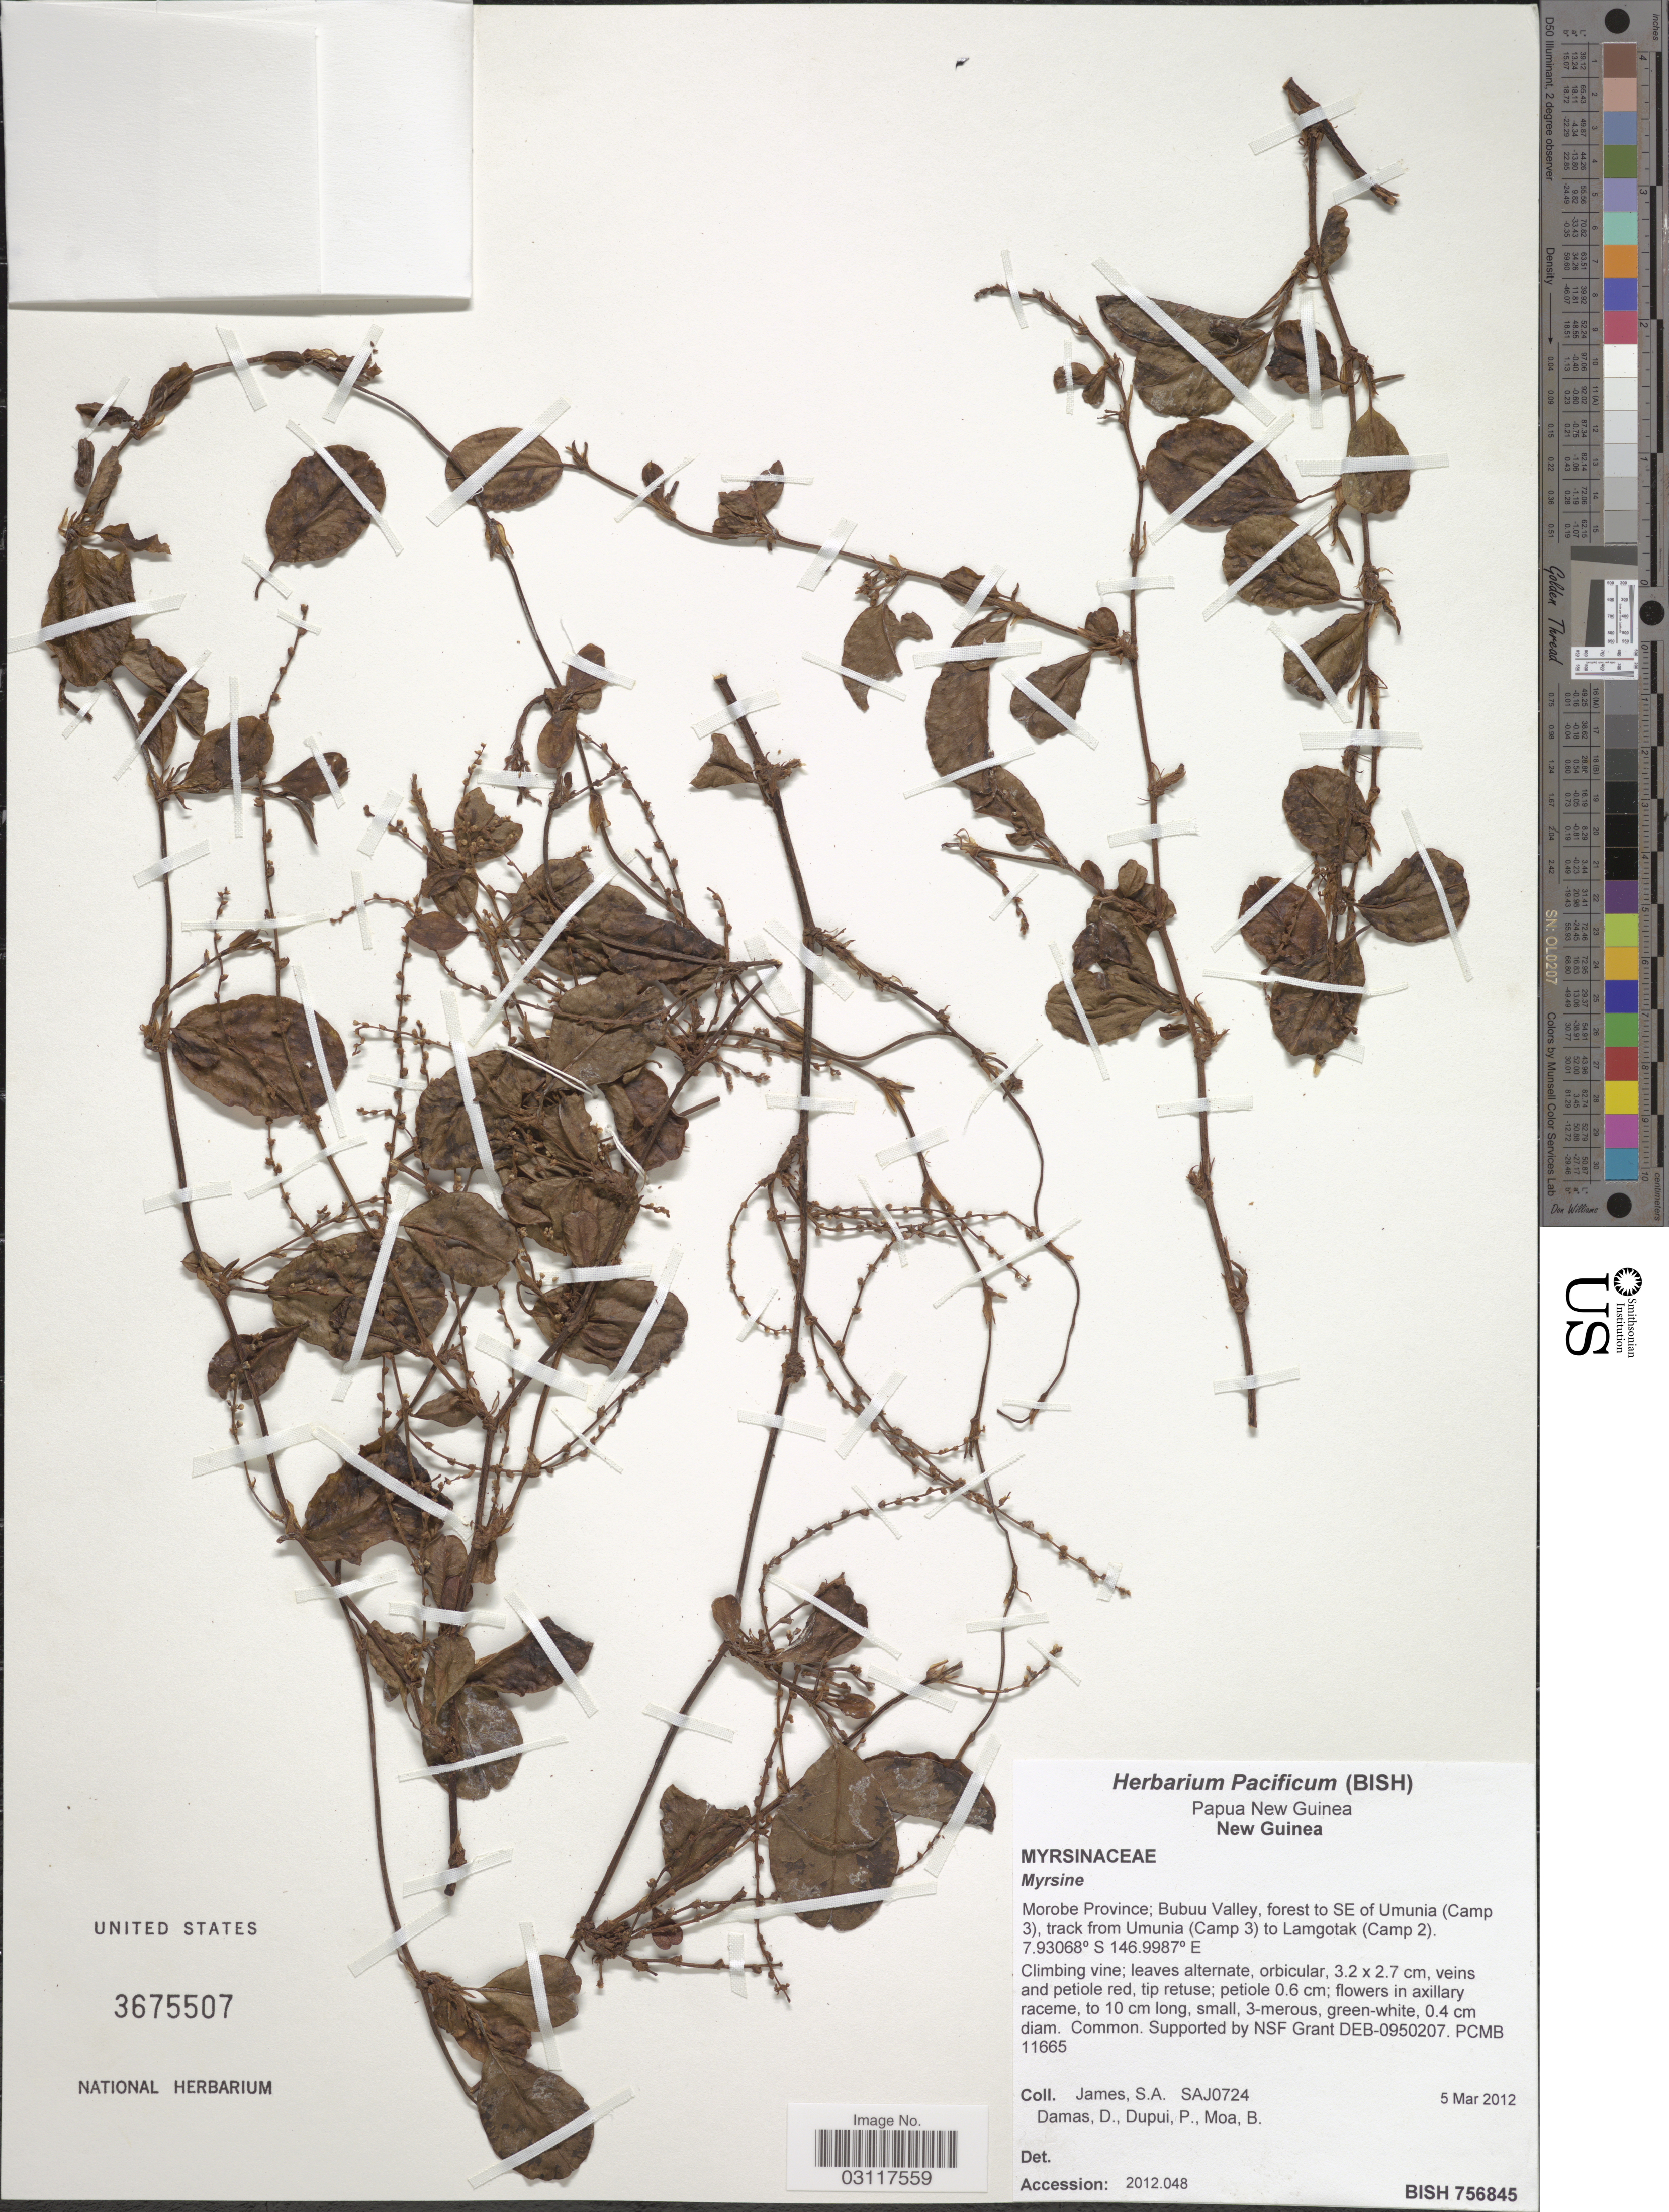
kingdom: Plantae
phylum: Tracheophyta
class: Magnoliopsida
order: Ericales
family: Primulaceae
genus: Myrsine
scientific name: Myrsine sp.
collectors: S. James, D. Damas, P. Dupui & B. Moa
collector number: SAJ0724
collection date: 2012-03-05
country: Papua New Guinea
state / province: Morobe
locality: New Guinea, Morobe Province; Bubuu Valley, forest to SE of Umunia (Camp 3), track from Umunia (Camp 3) to Lamgotak (Camp 2).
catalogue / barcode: US 3675507